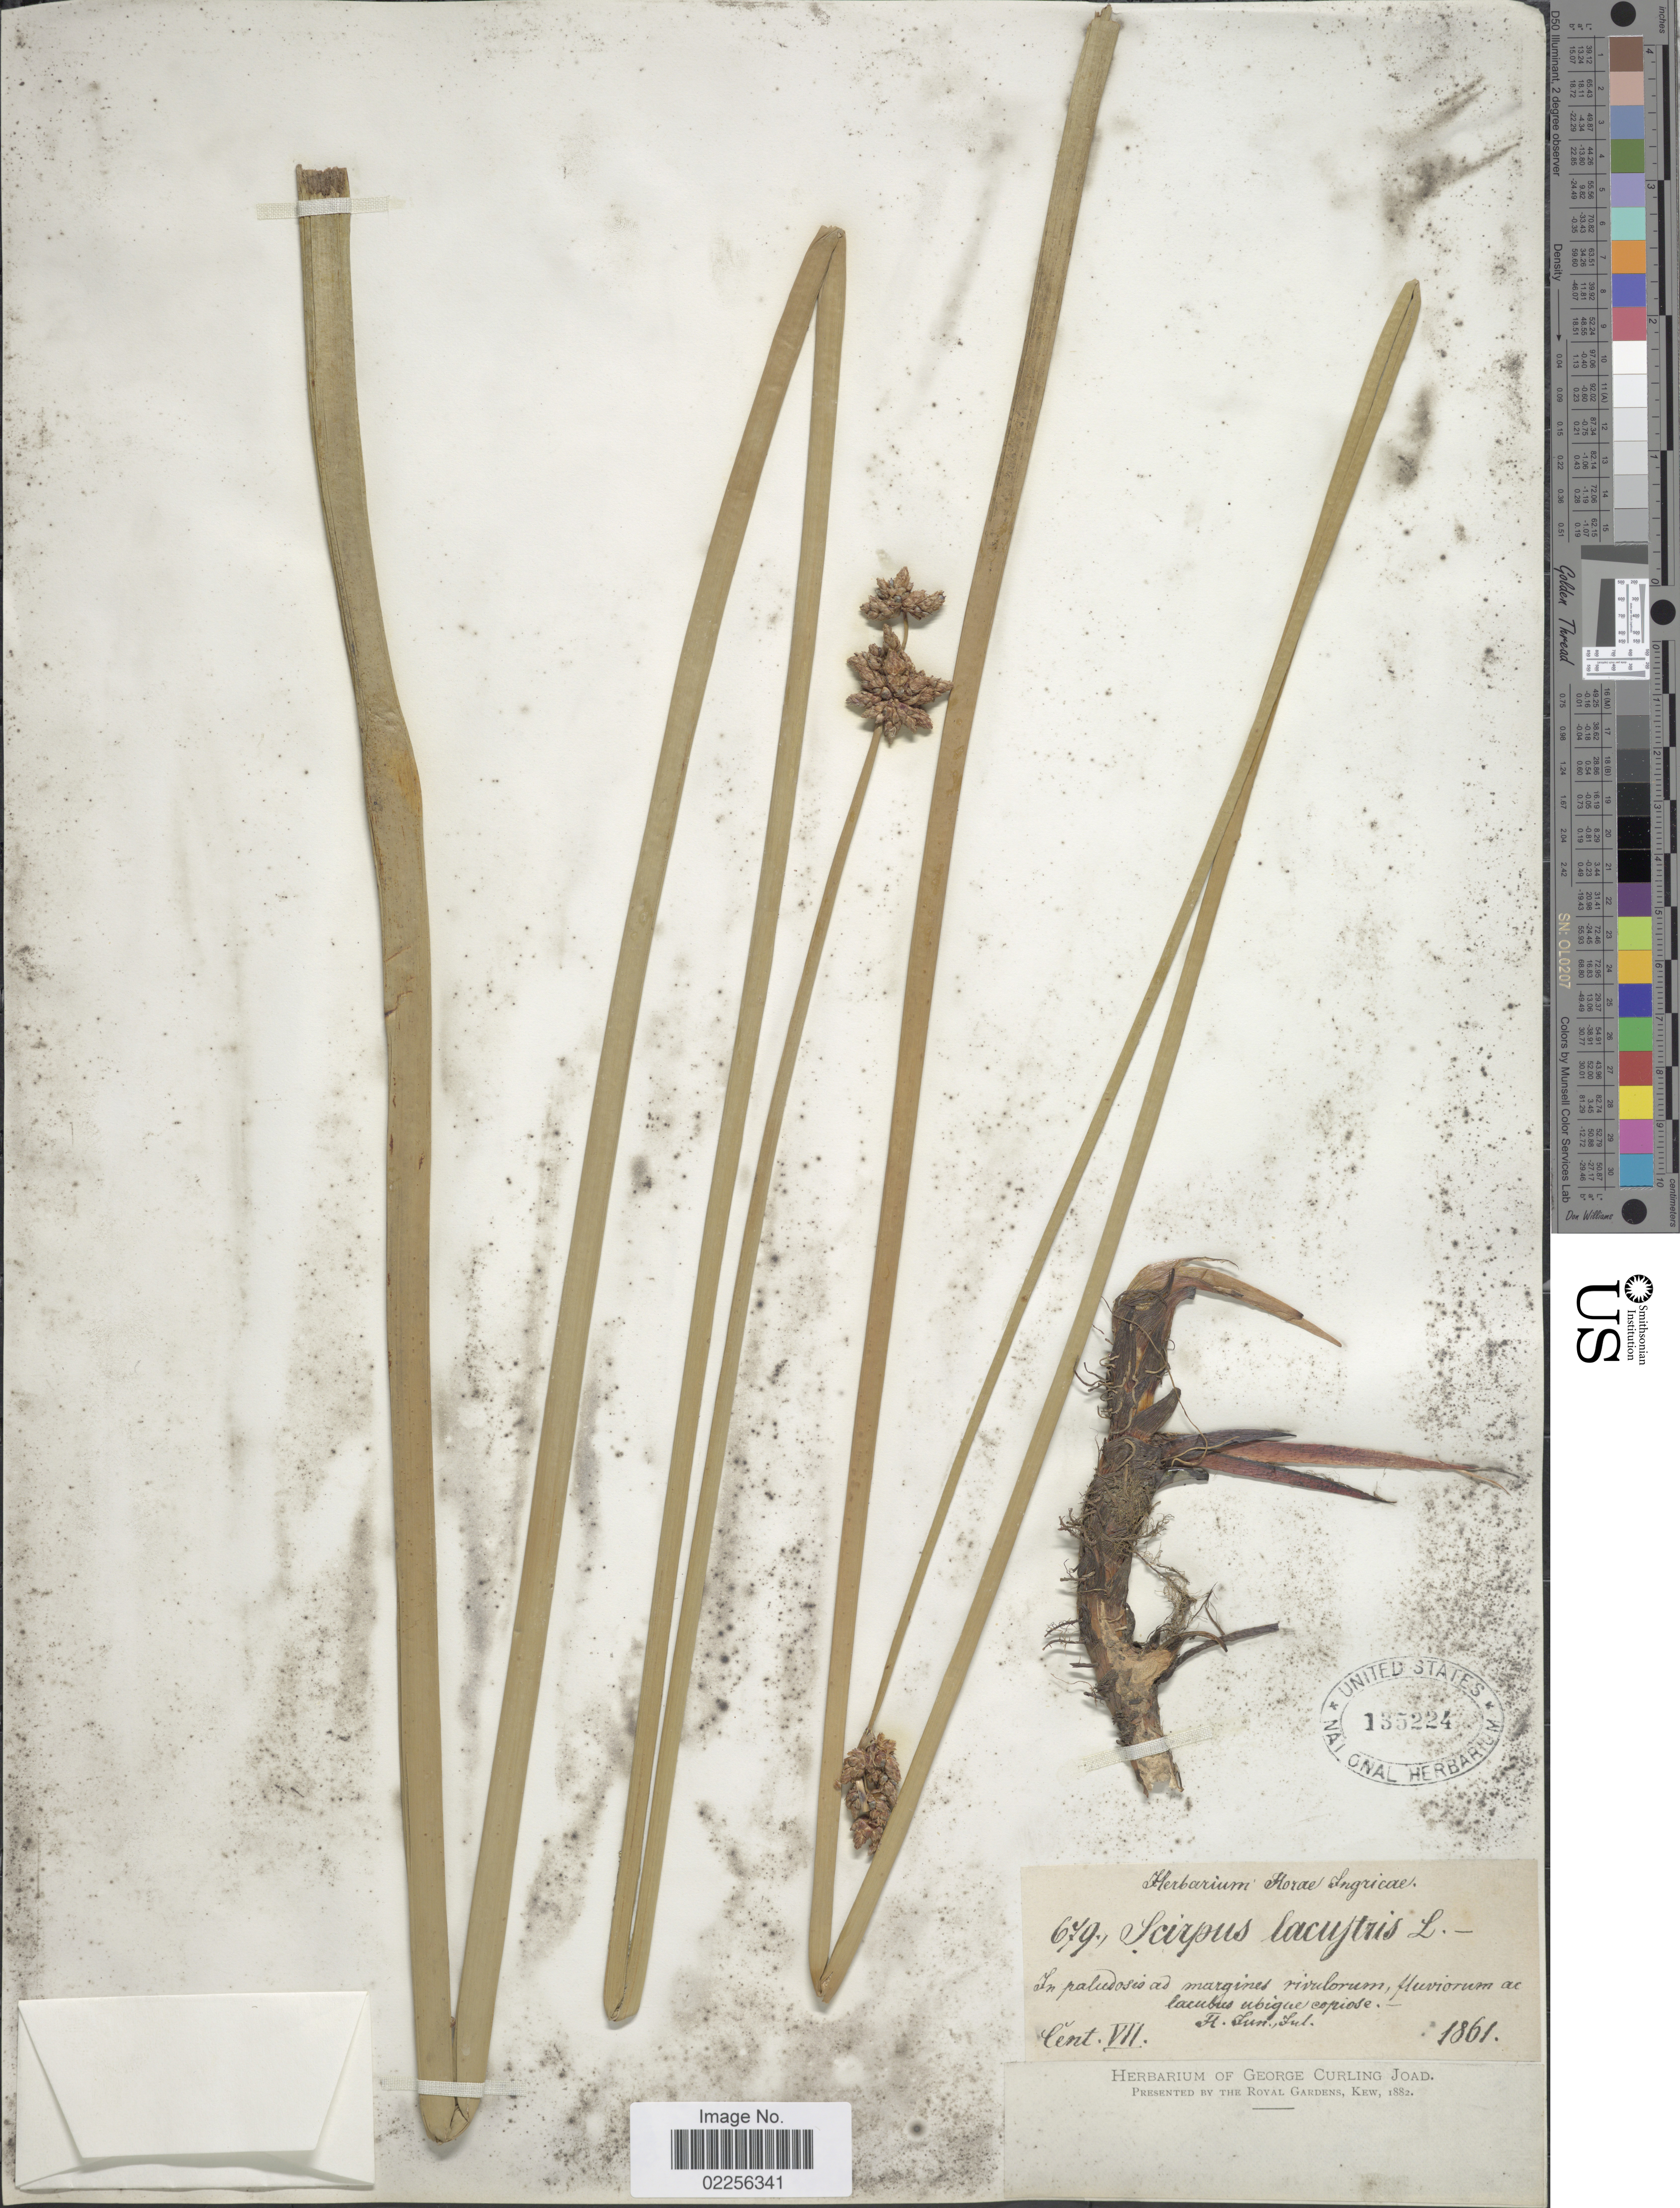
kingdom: Plantae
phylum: Tracheophyta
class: Liliopsida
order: Poales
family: Cyperaceae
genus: Schoenoplectus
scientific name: Schoenoplectus lacustris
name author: (L.) Palla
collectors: ex herb. George Curling Joad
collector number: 679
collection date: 1861-06/1861-07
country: Russian Federation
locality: In paludosis ad margines rivulorum, fluviorum ac lacubus ubigue copiose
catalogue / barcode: US 135224